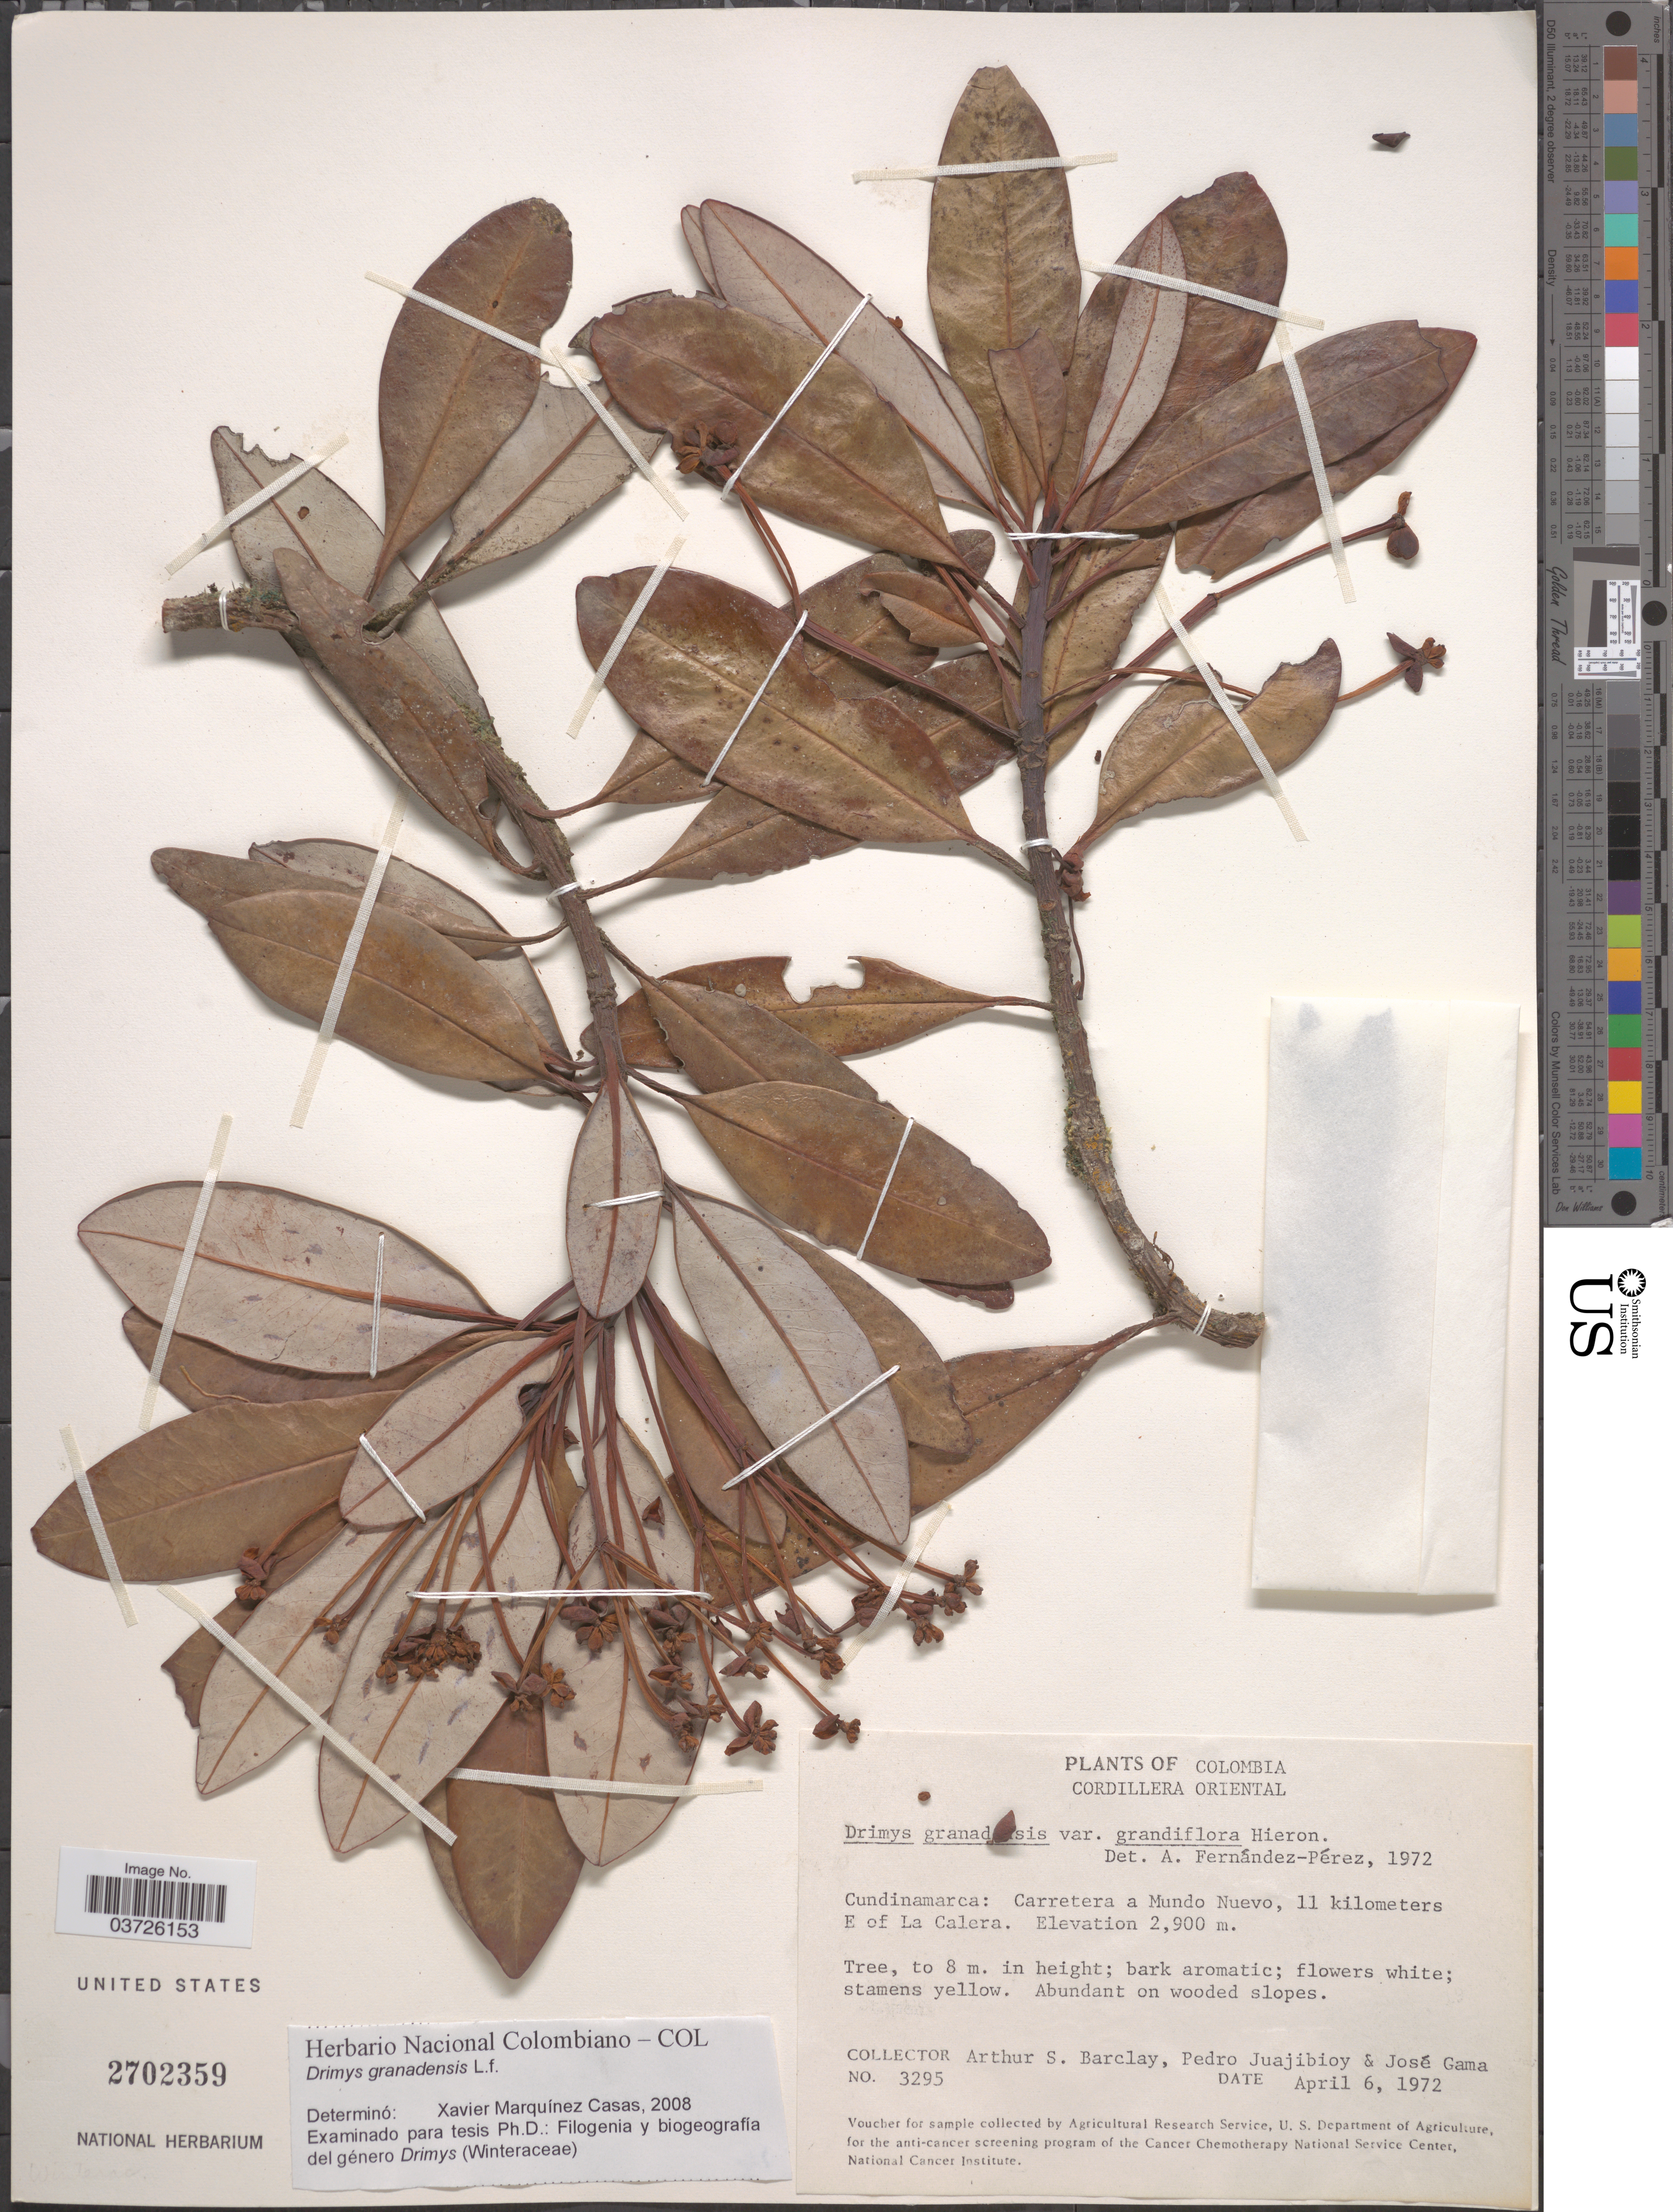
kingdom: Plantae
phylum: Tracheophyta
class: Magnoliopsida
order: Canellales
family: Winteraceae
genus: Drimys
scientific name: Drimys granadensis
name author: L. f.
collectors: A. S. Barclay, P. Juajibioy & J. Gama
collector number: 3295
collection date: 1972-04-06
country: Colombia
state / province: Cundinamarca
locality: Cordillera Oriental. Carretera a Mundo Nuevo, 11 kilometers E of La Calera.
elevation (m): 2900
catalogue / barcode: US 2702359